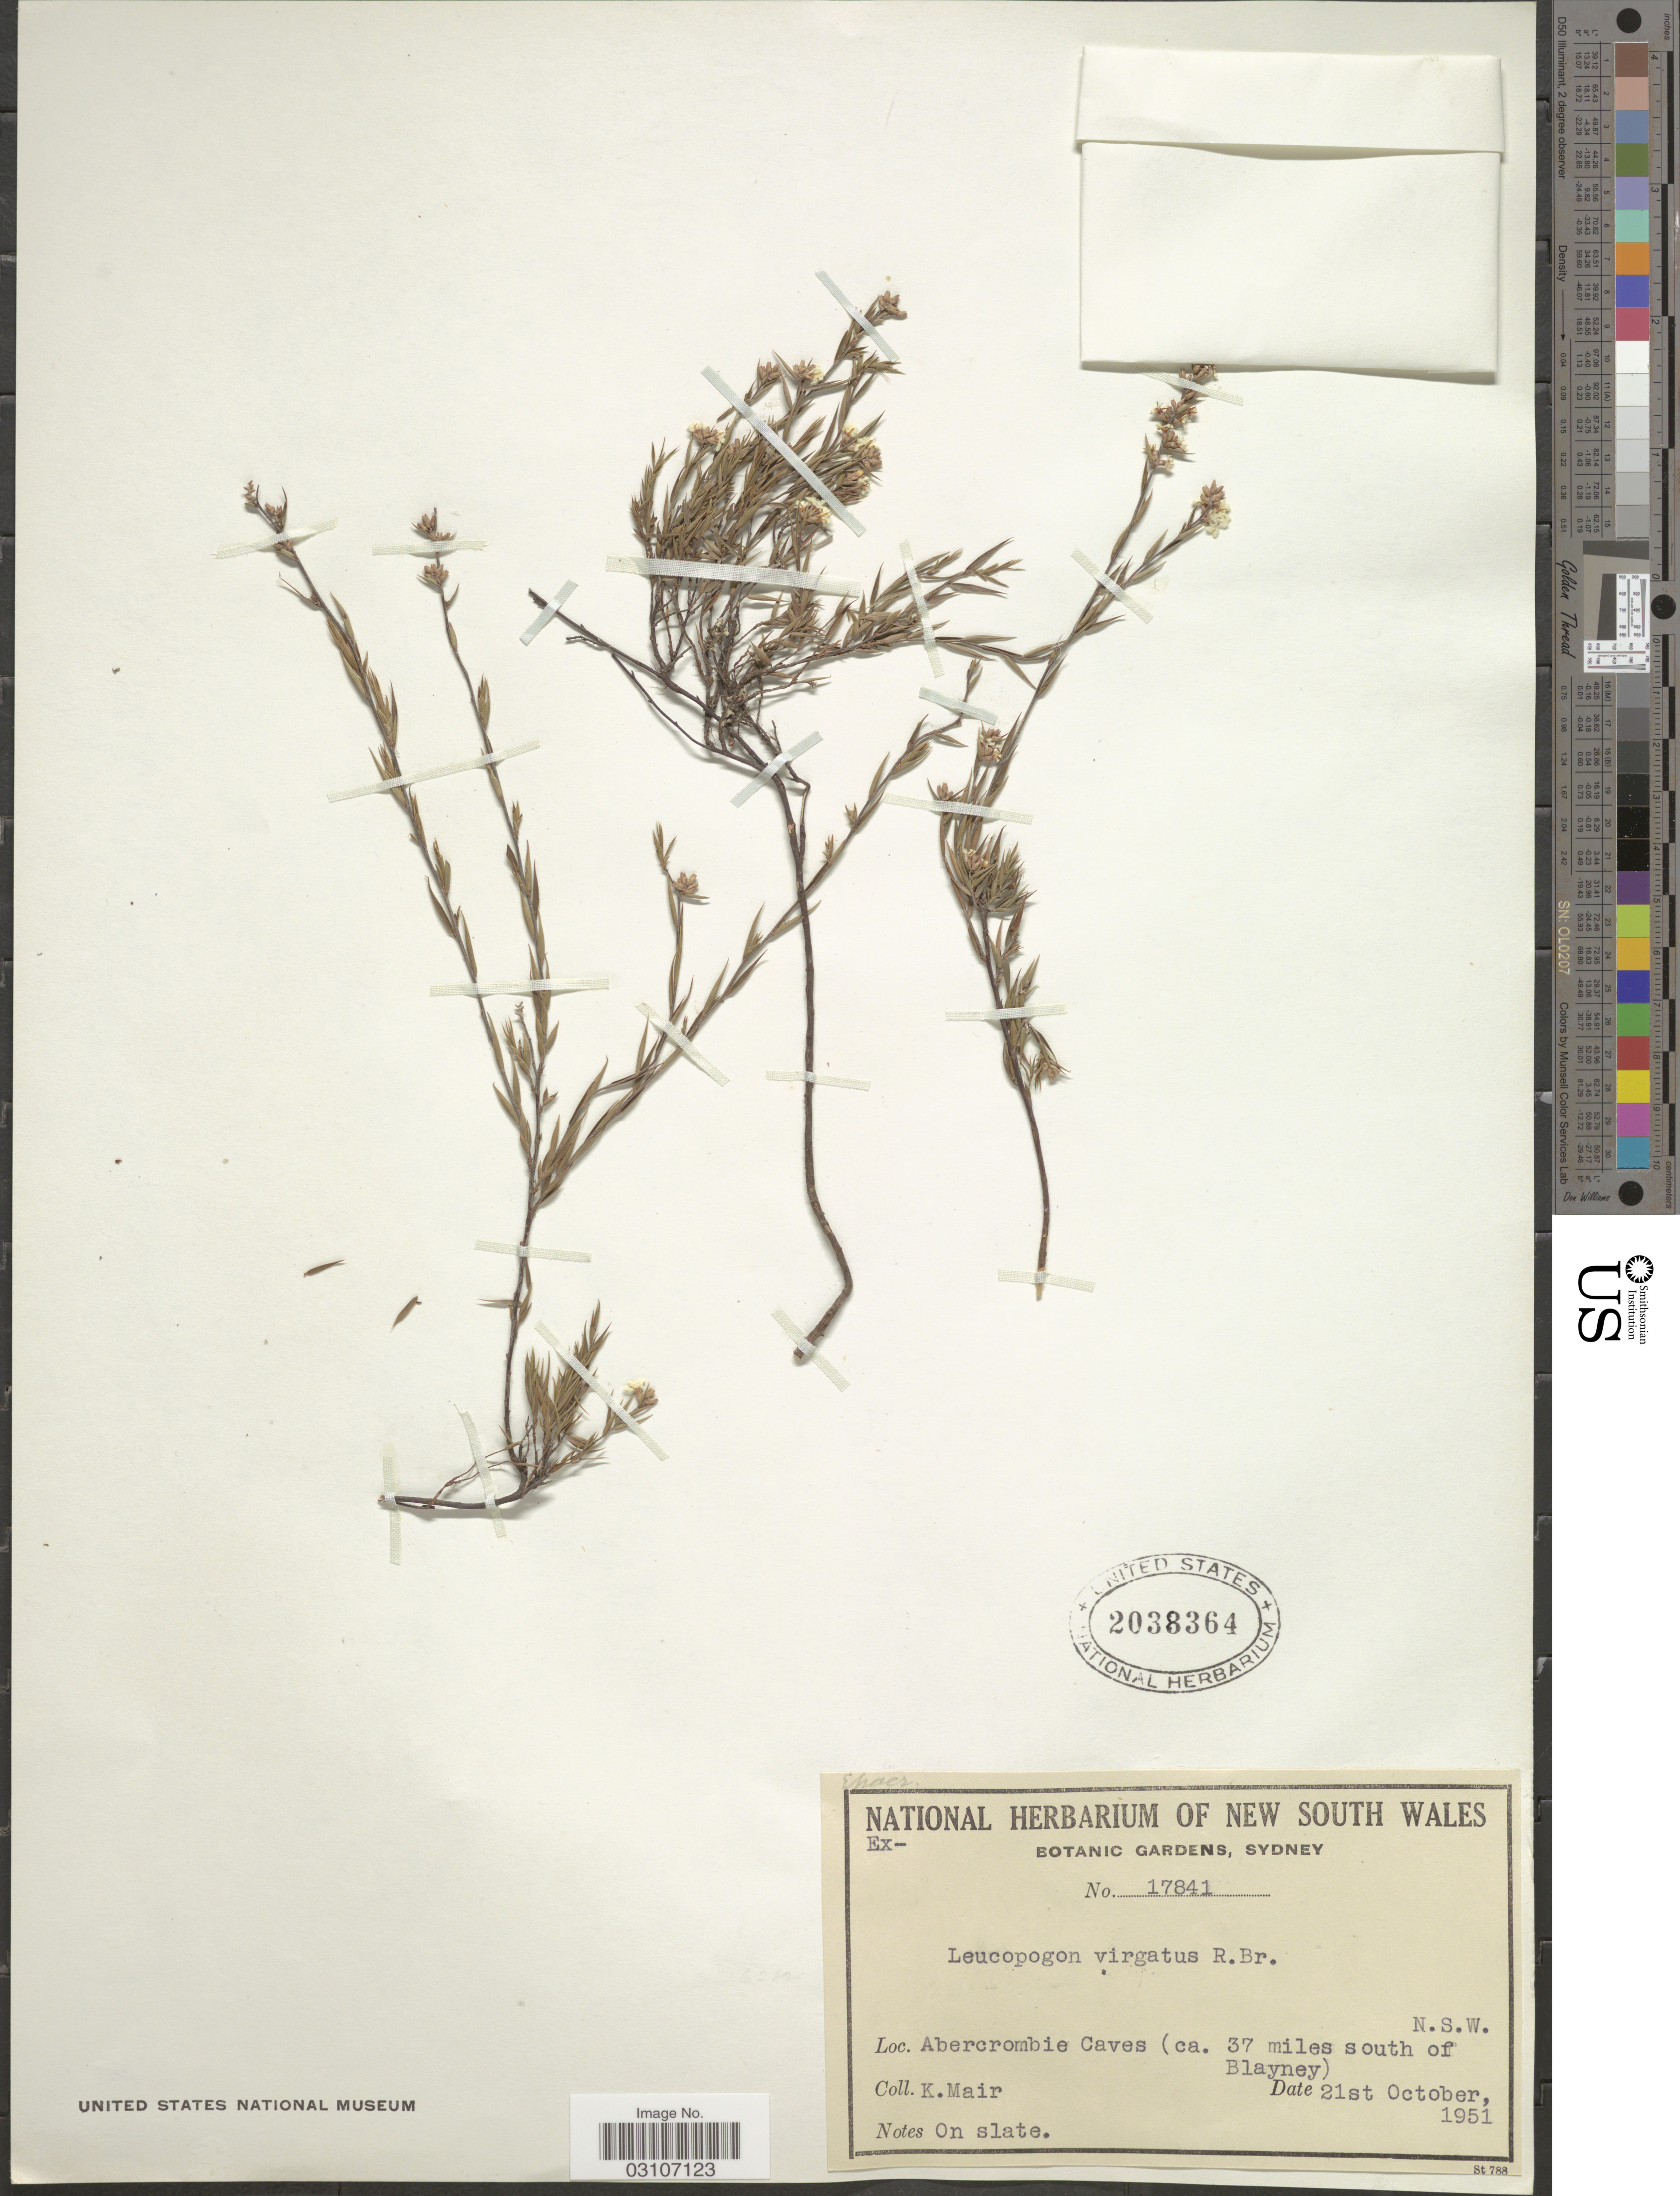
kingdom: Plantae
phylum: Tracheophyta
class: Magnoliopsida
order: Ericales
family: Ericaceae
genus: Leucopogon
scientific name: Leucopogon virgatus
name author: R. Br.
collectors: K. Mair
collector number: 17841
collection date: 1951-10-21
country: Australia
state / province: New South Wales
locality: N.S.W. Abercrombie Caves (ca. 37 miles south of Blayney).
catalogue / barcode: US 2038364